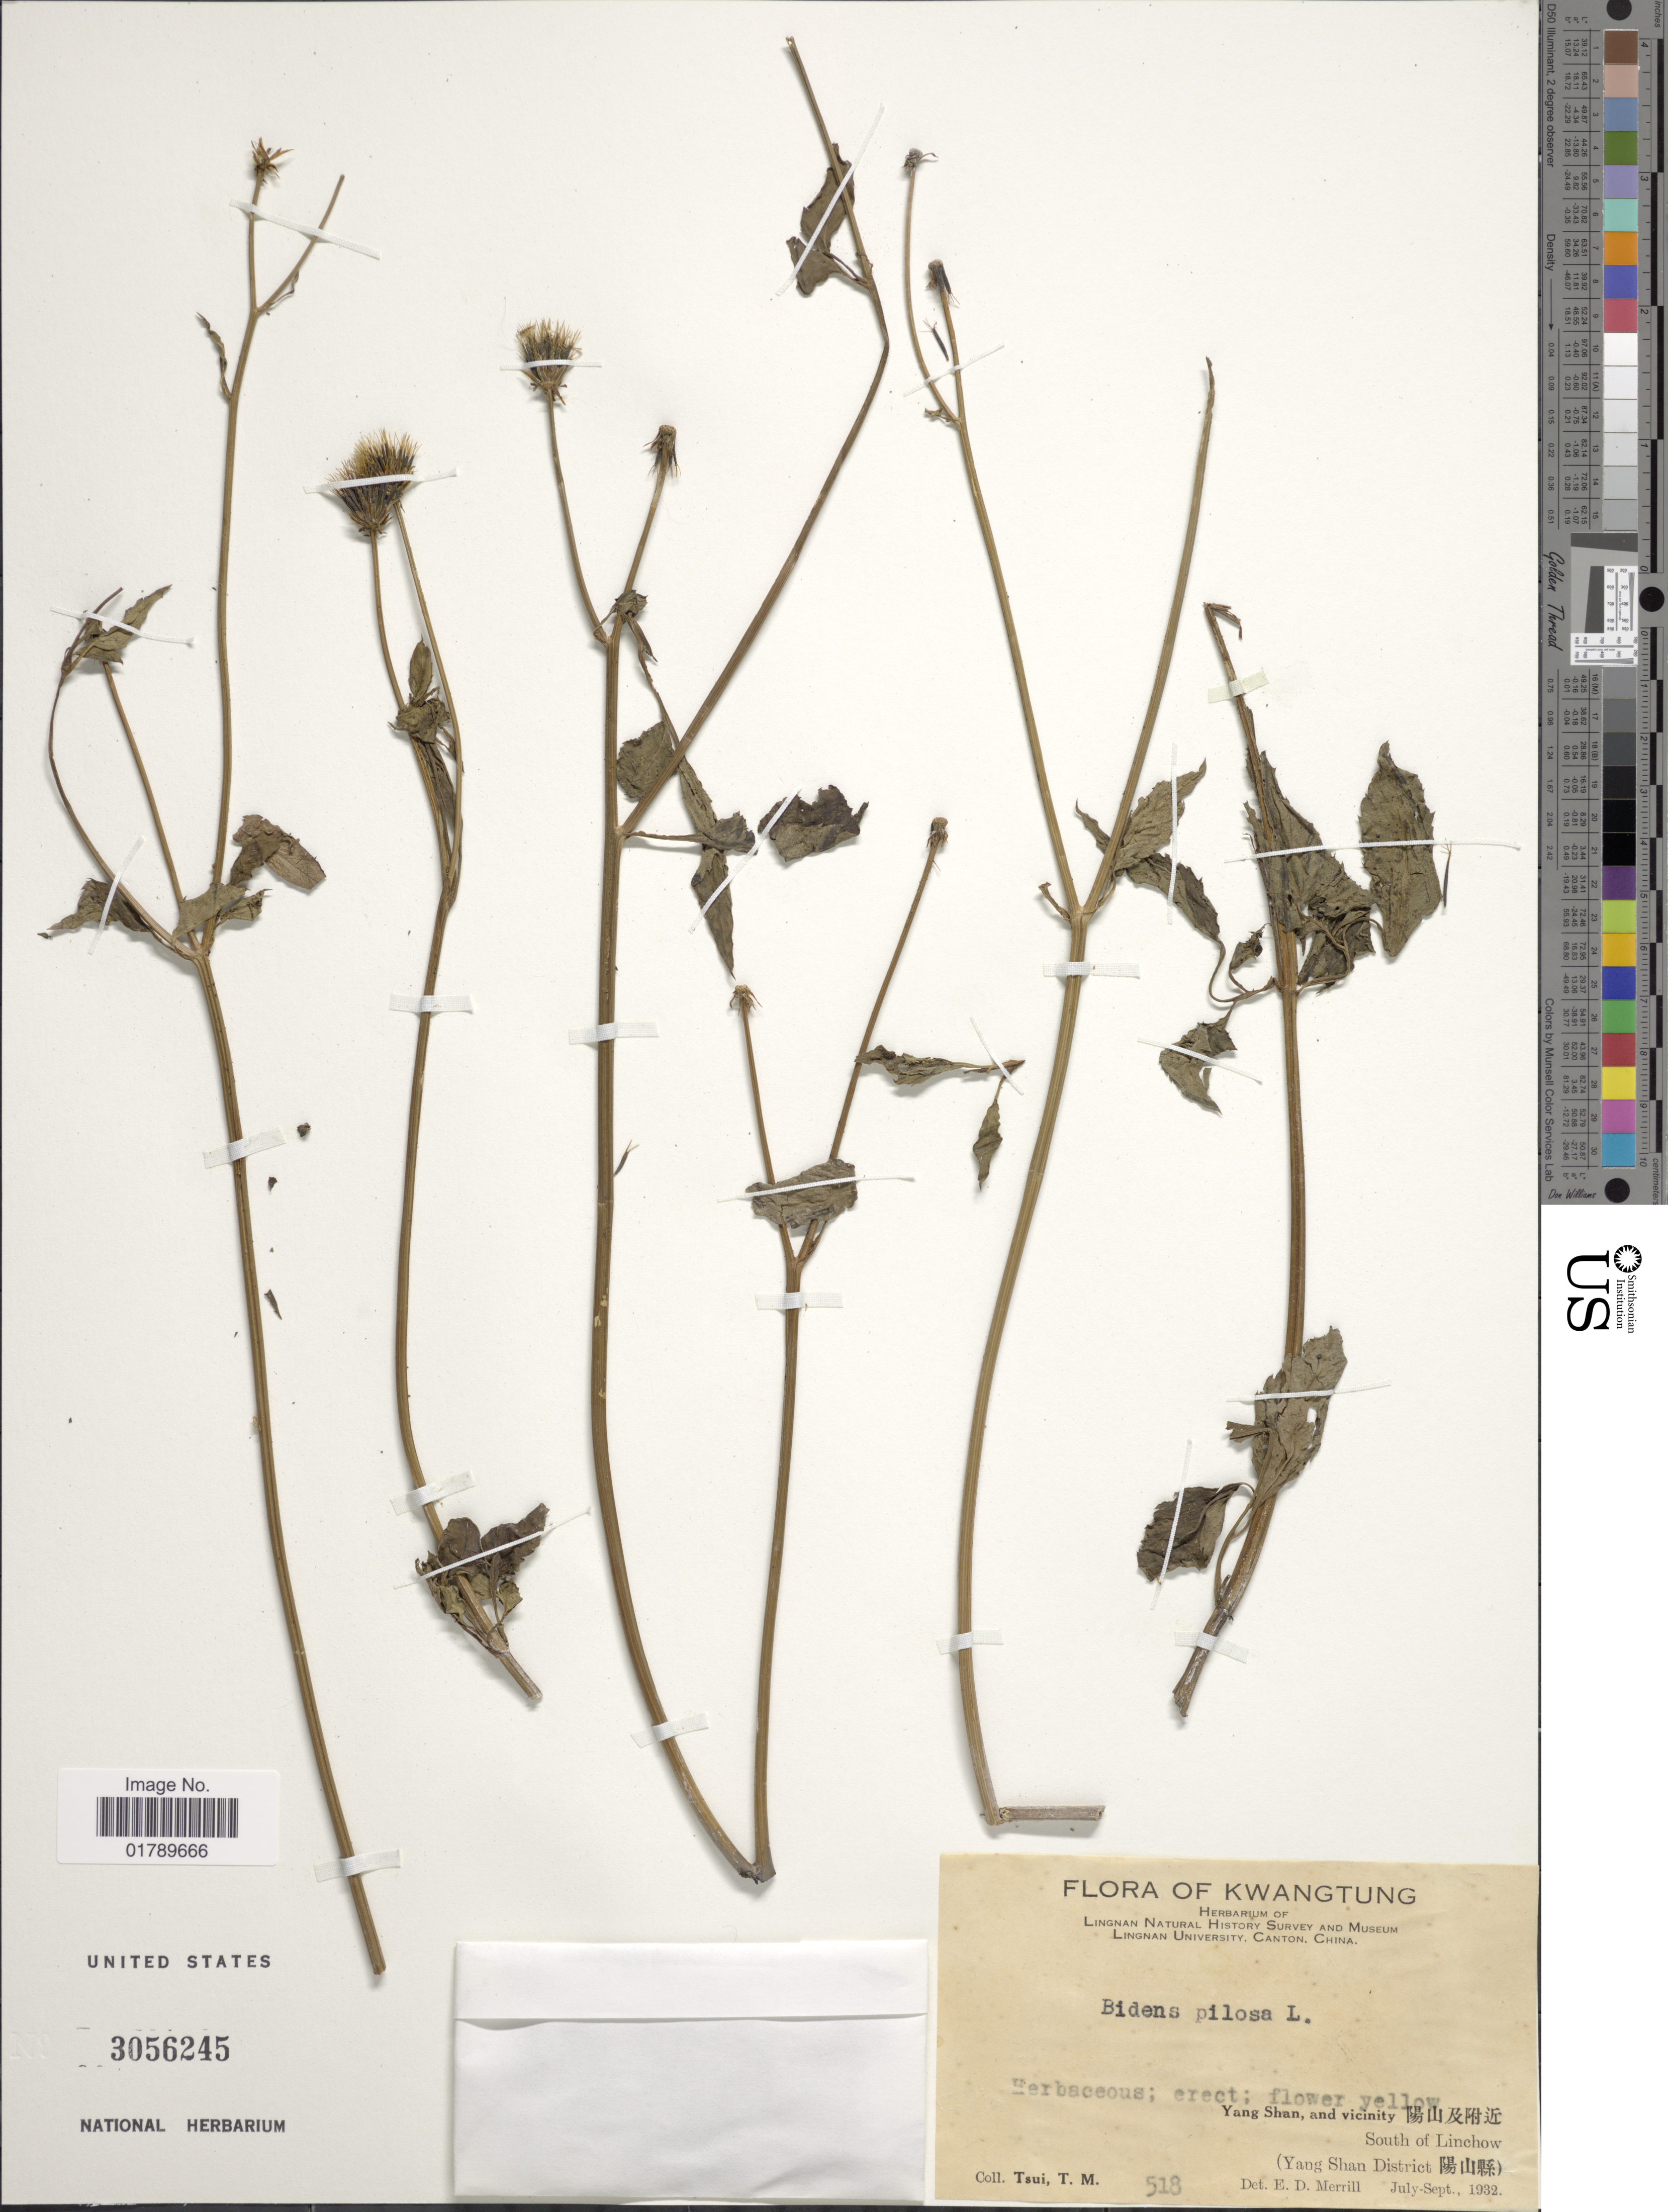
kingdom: Plantae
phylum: Tracheophyta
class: Magnoliopsida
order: Asterales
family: Asteraceae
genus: Bidens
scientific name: Bidens pilosa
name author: L.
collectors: T. Tsui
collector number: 518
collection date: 1932-07/1932-09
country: China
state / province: Guangdong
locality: Kwantung. Yang Shan, and vicinity. South of Linchow (Yang Shang District)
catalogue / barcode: US 3056245